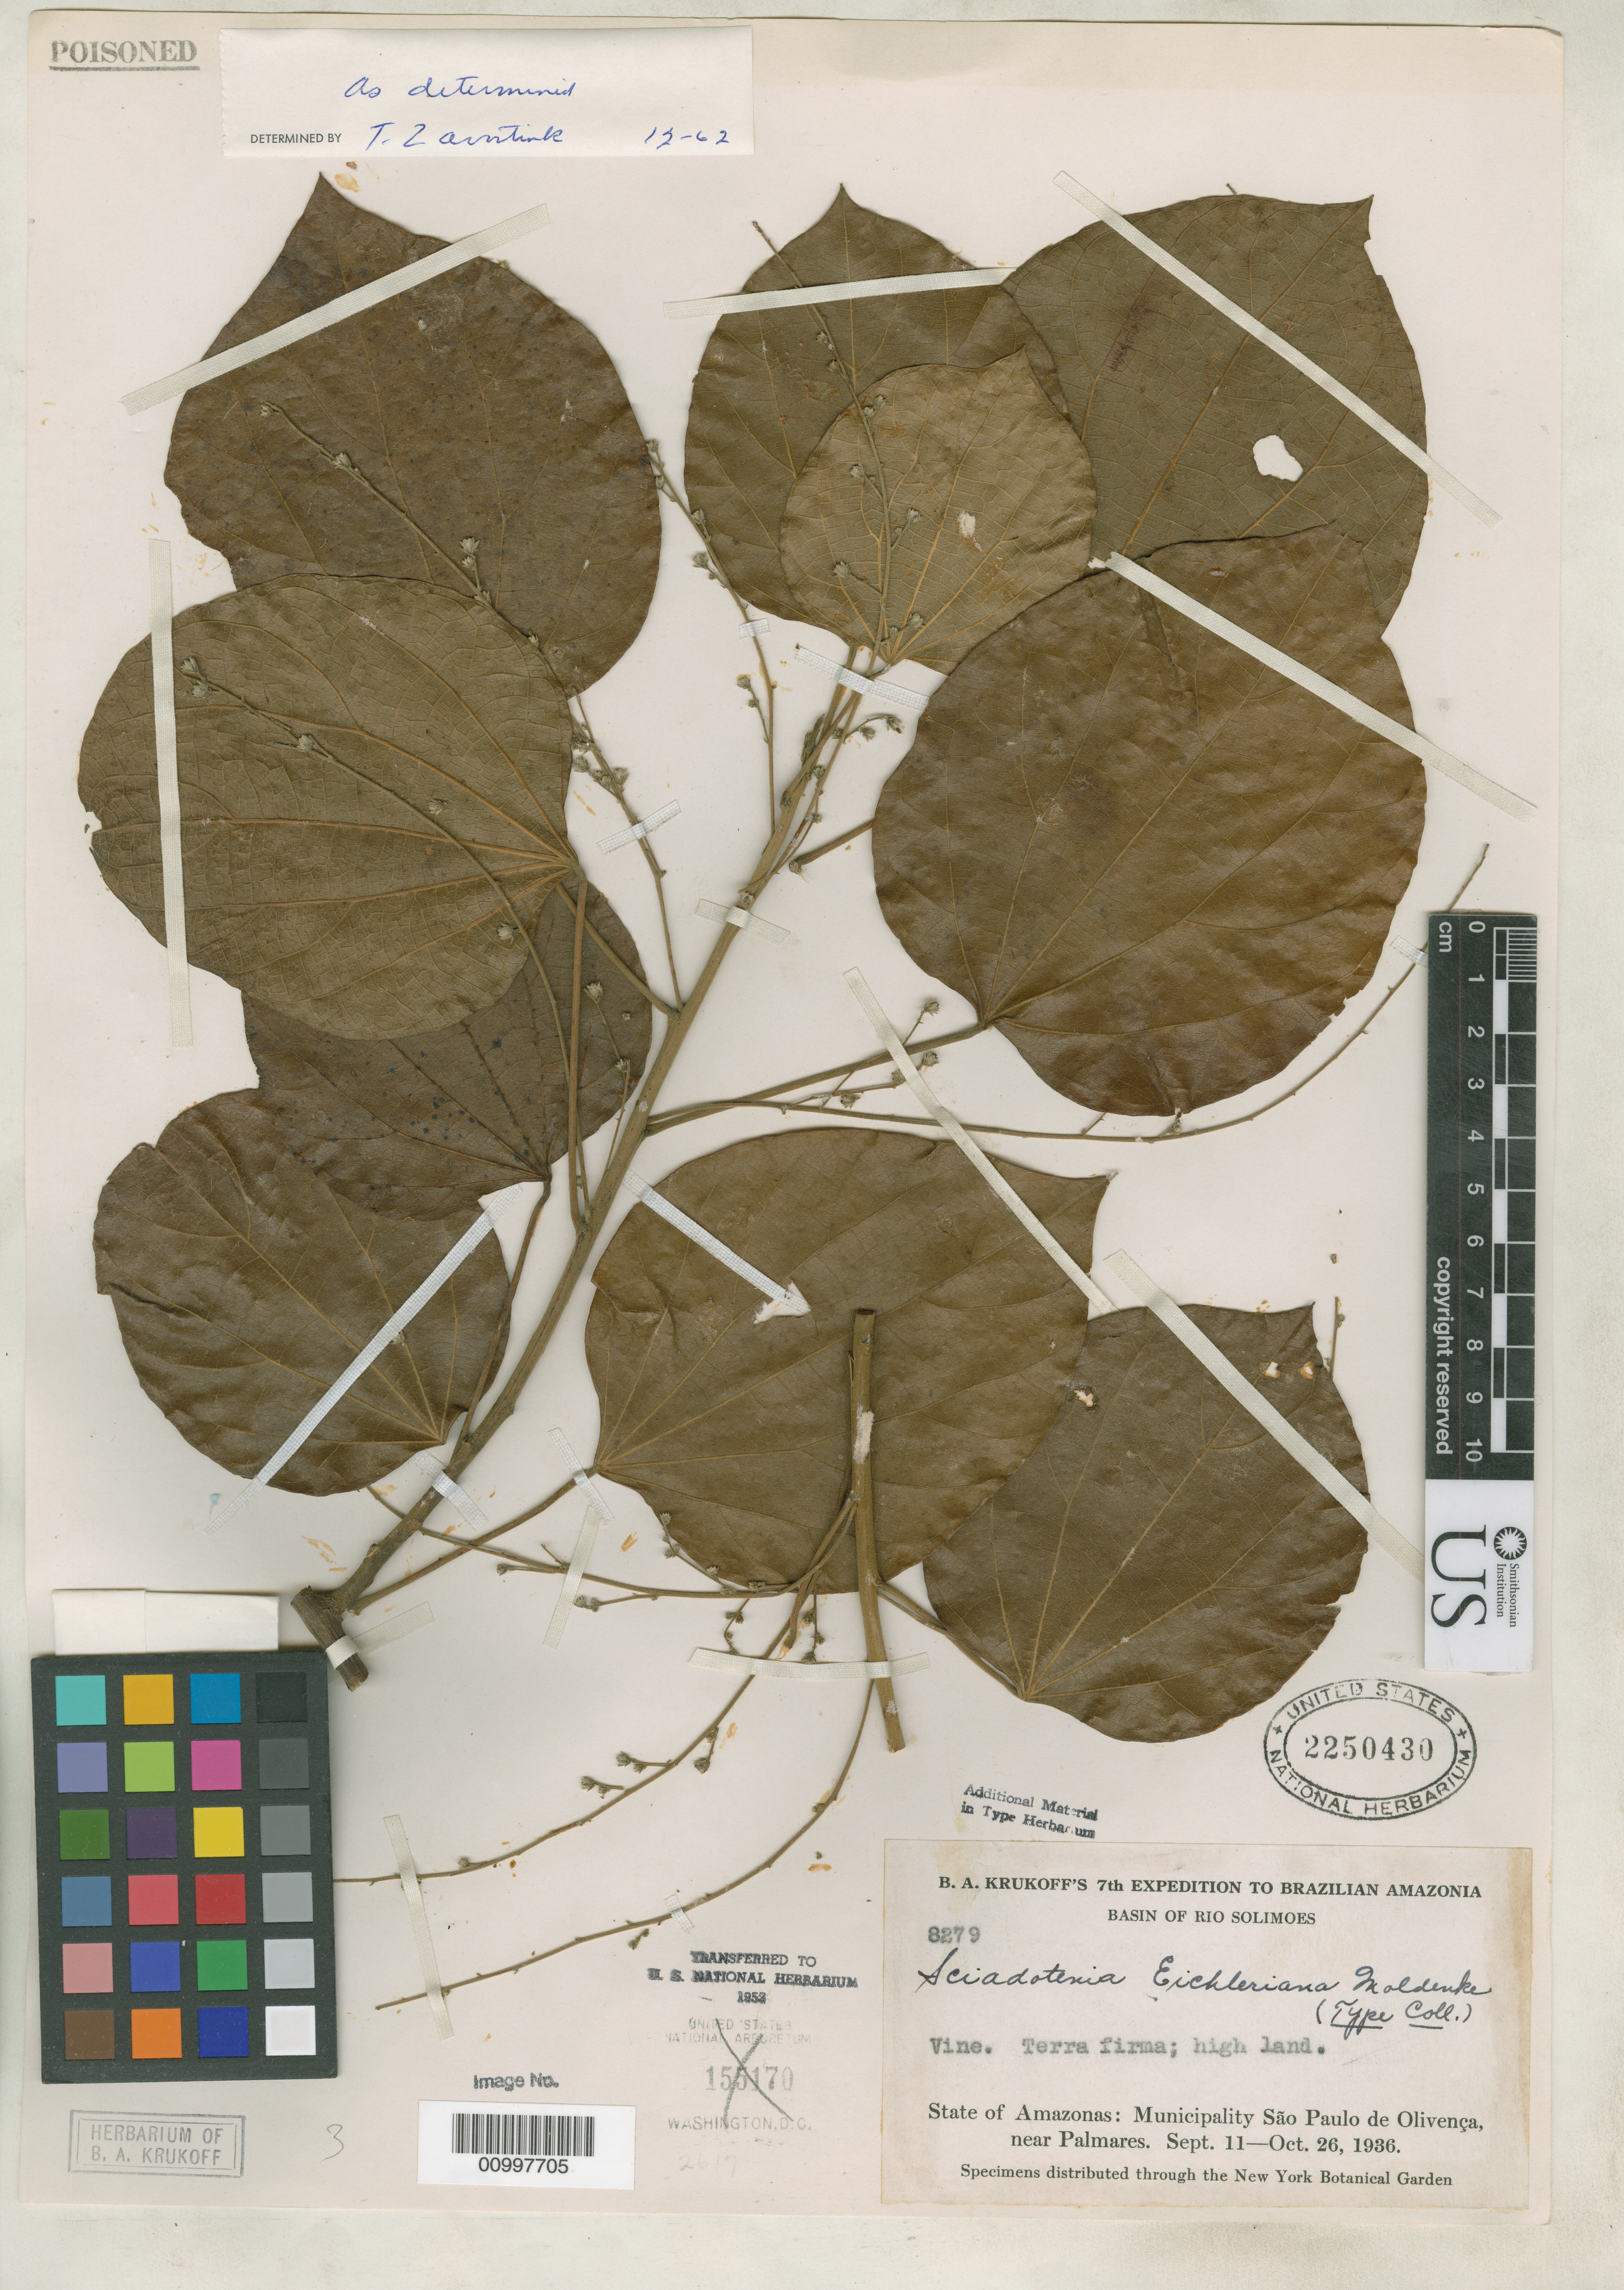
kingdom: Plantae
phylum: Tracheophyta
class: Magnoliopsida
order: Ranunculales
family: Menispermaceae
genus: Sciadotenia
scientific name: Sciadotenia eichleriana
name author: Moldenke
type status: Isotype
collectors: B. A. Krukoff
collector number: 8279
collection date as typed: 11 Sep 1936 to 26 Oct 1936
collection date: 1936-09-11/1936-10-26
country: Brazil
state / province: Amazonas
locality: Municipality of São Paulo de Olivenca, near Palmares. Basin of Rio Solimoes.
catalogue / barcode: US 2250430